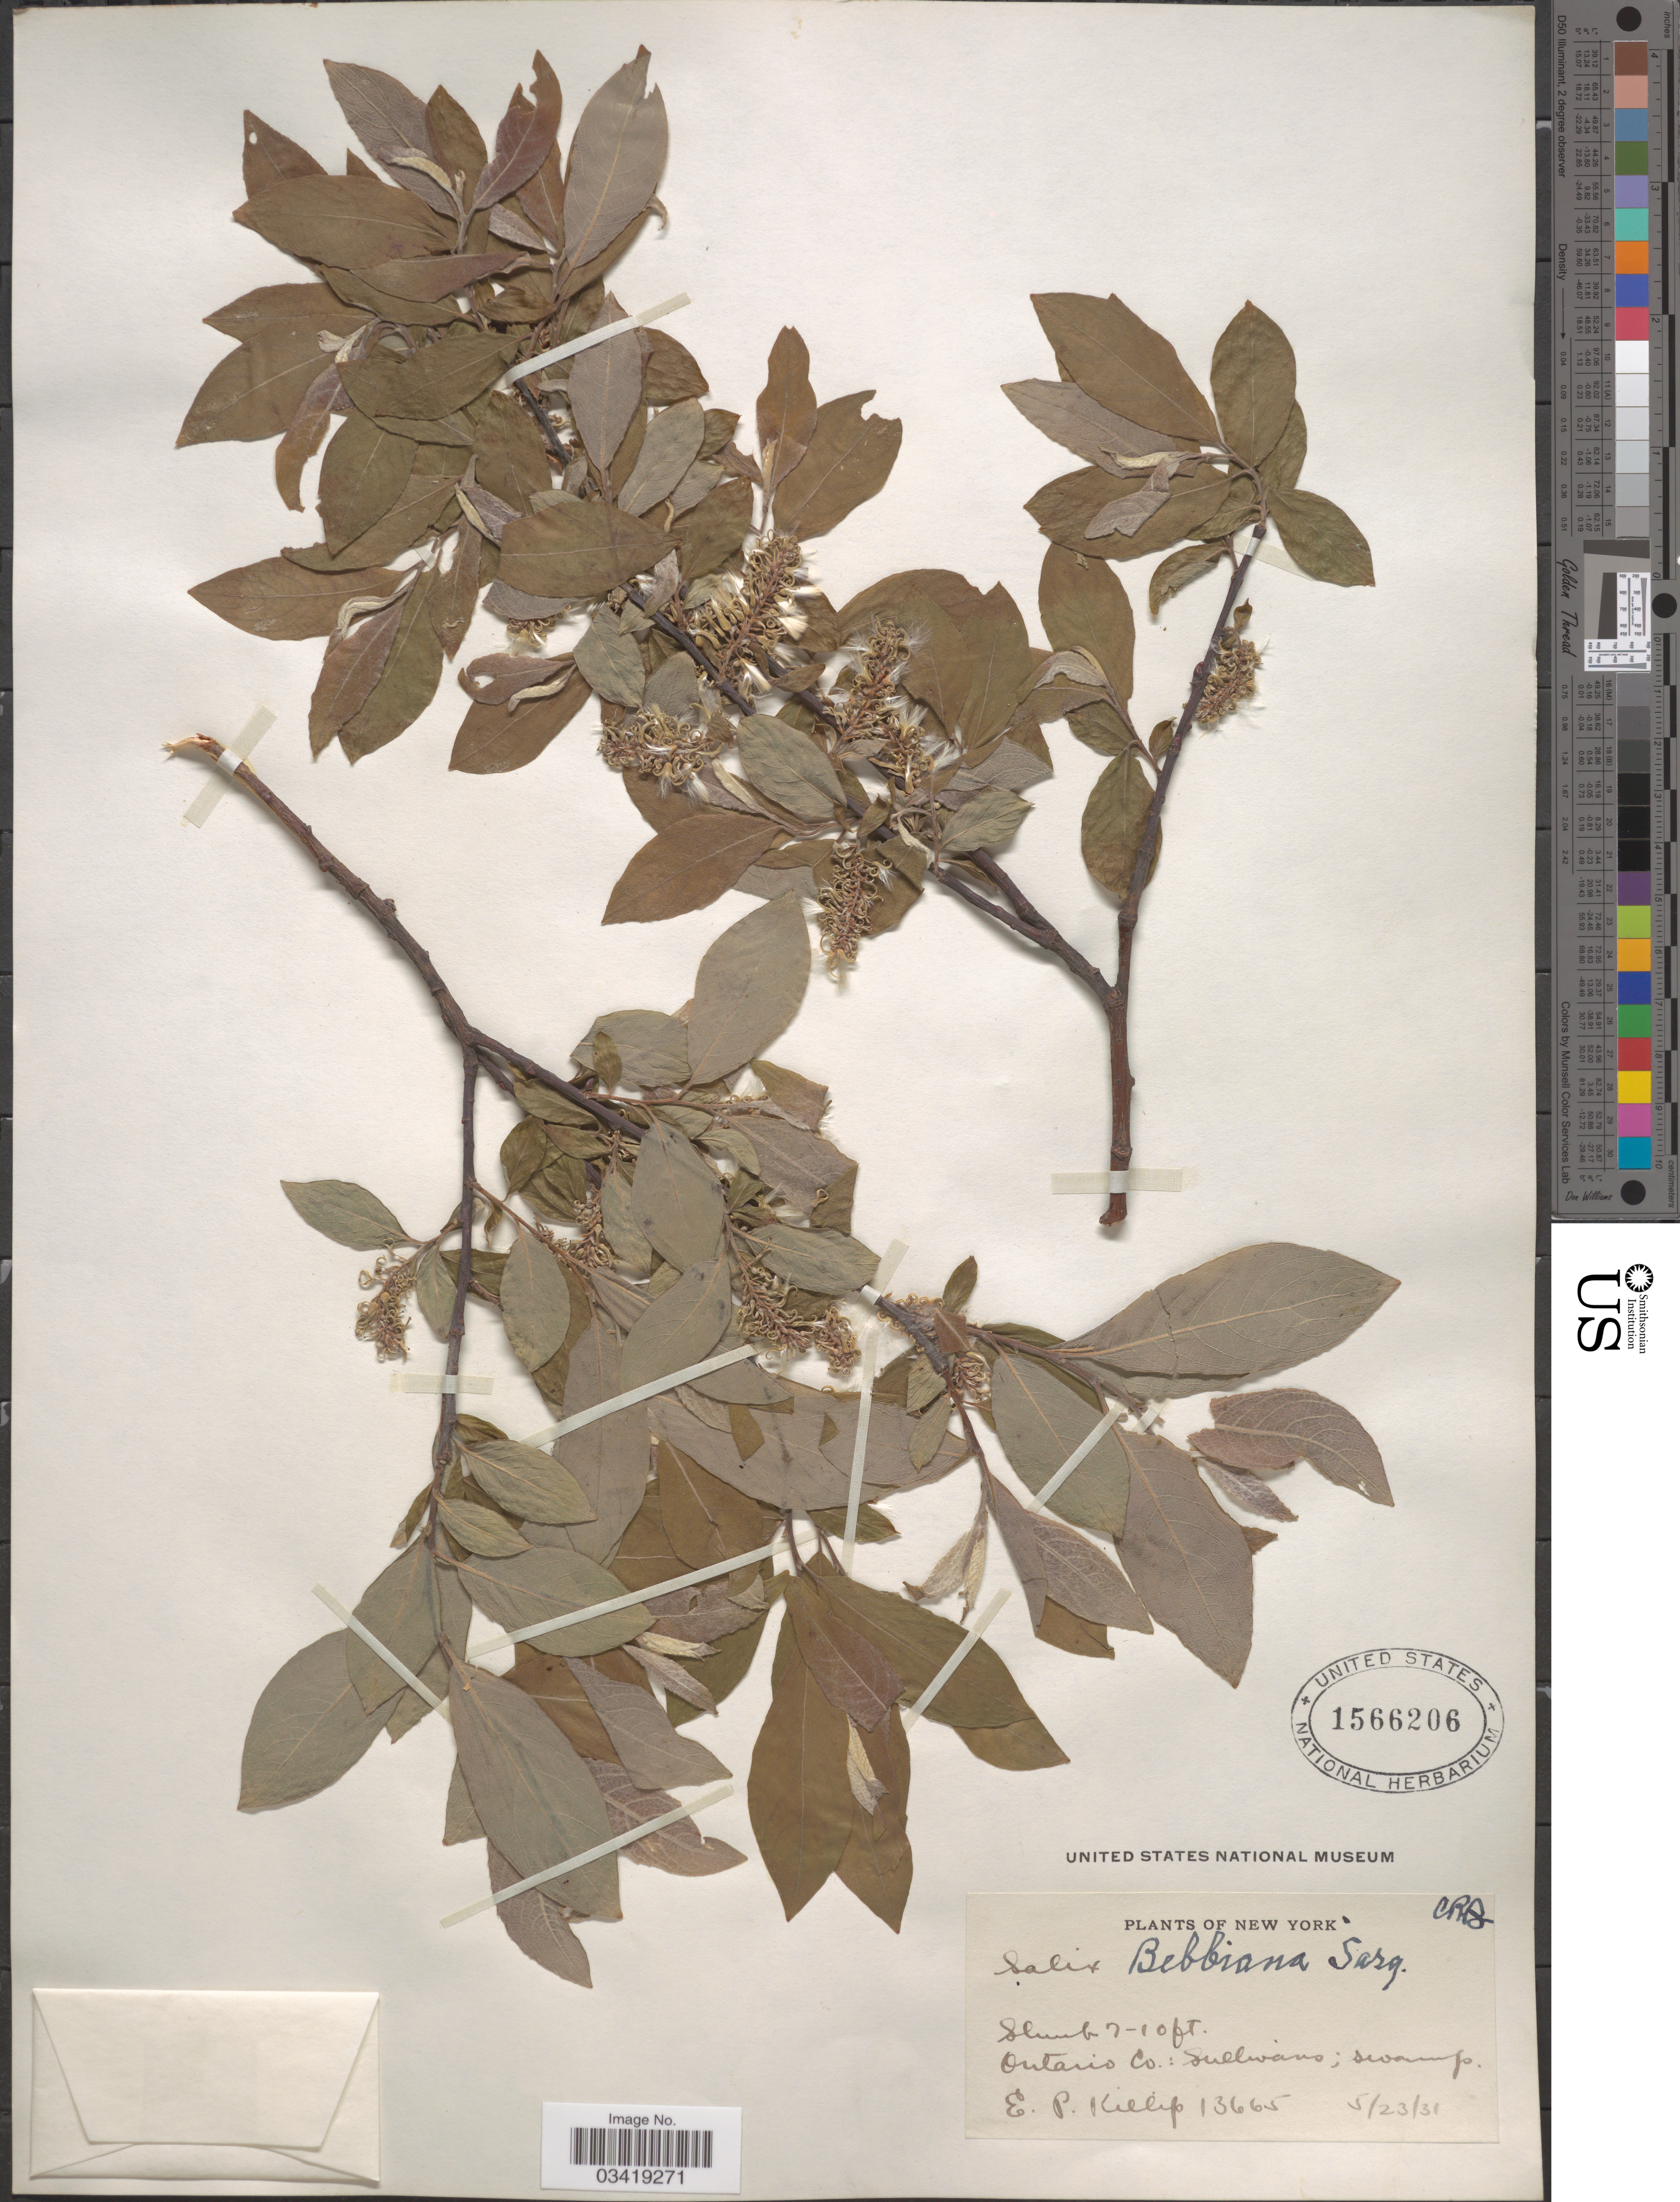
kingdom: Plantae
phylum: Tracheophyta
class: Magnoliopsida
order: Malpighiales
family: Salicaceae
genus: Salix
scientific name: Salix bebbiana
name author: Sarg.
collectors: E. P. Killip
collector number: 13665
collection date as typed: Transcribed d/m/y: 23/5/31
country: United States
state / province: New York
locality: Ontario Co.: Sullivans.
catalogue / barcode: US 1566206